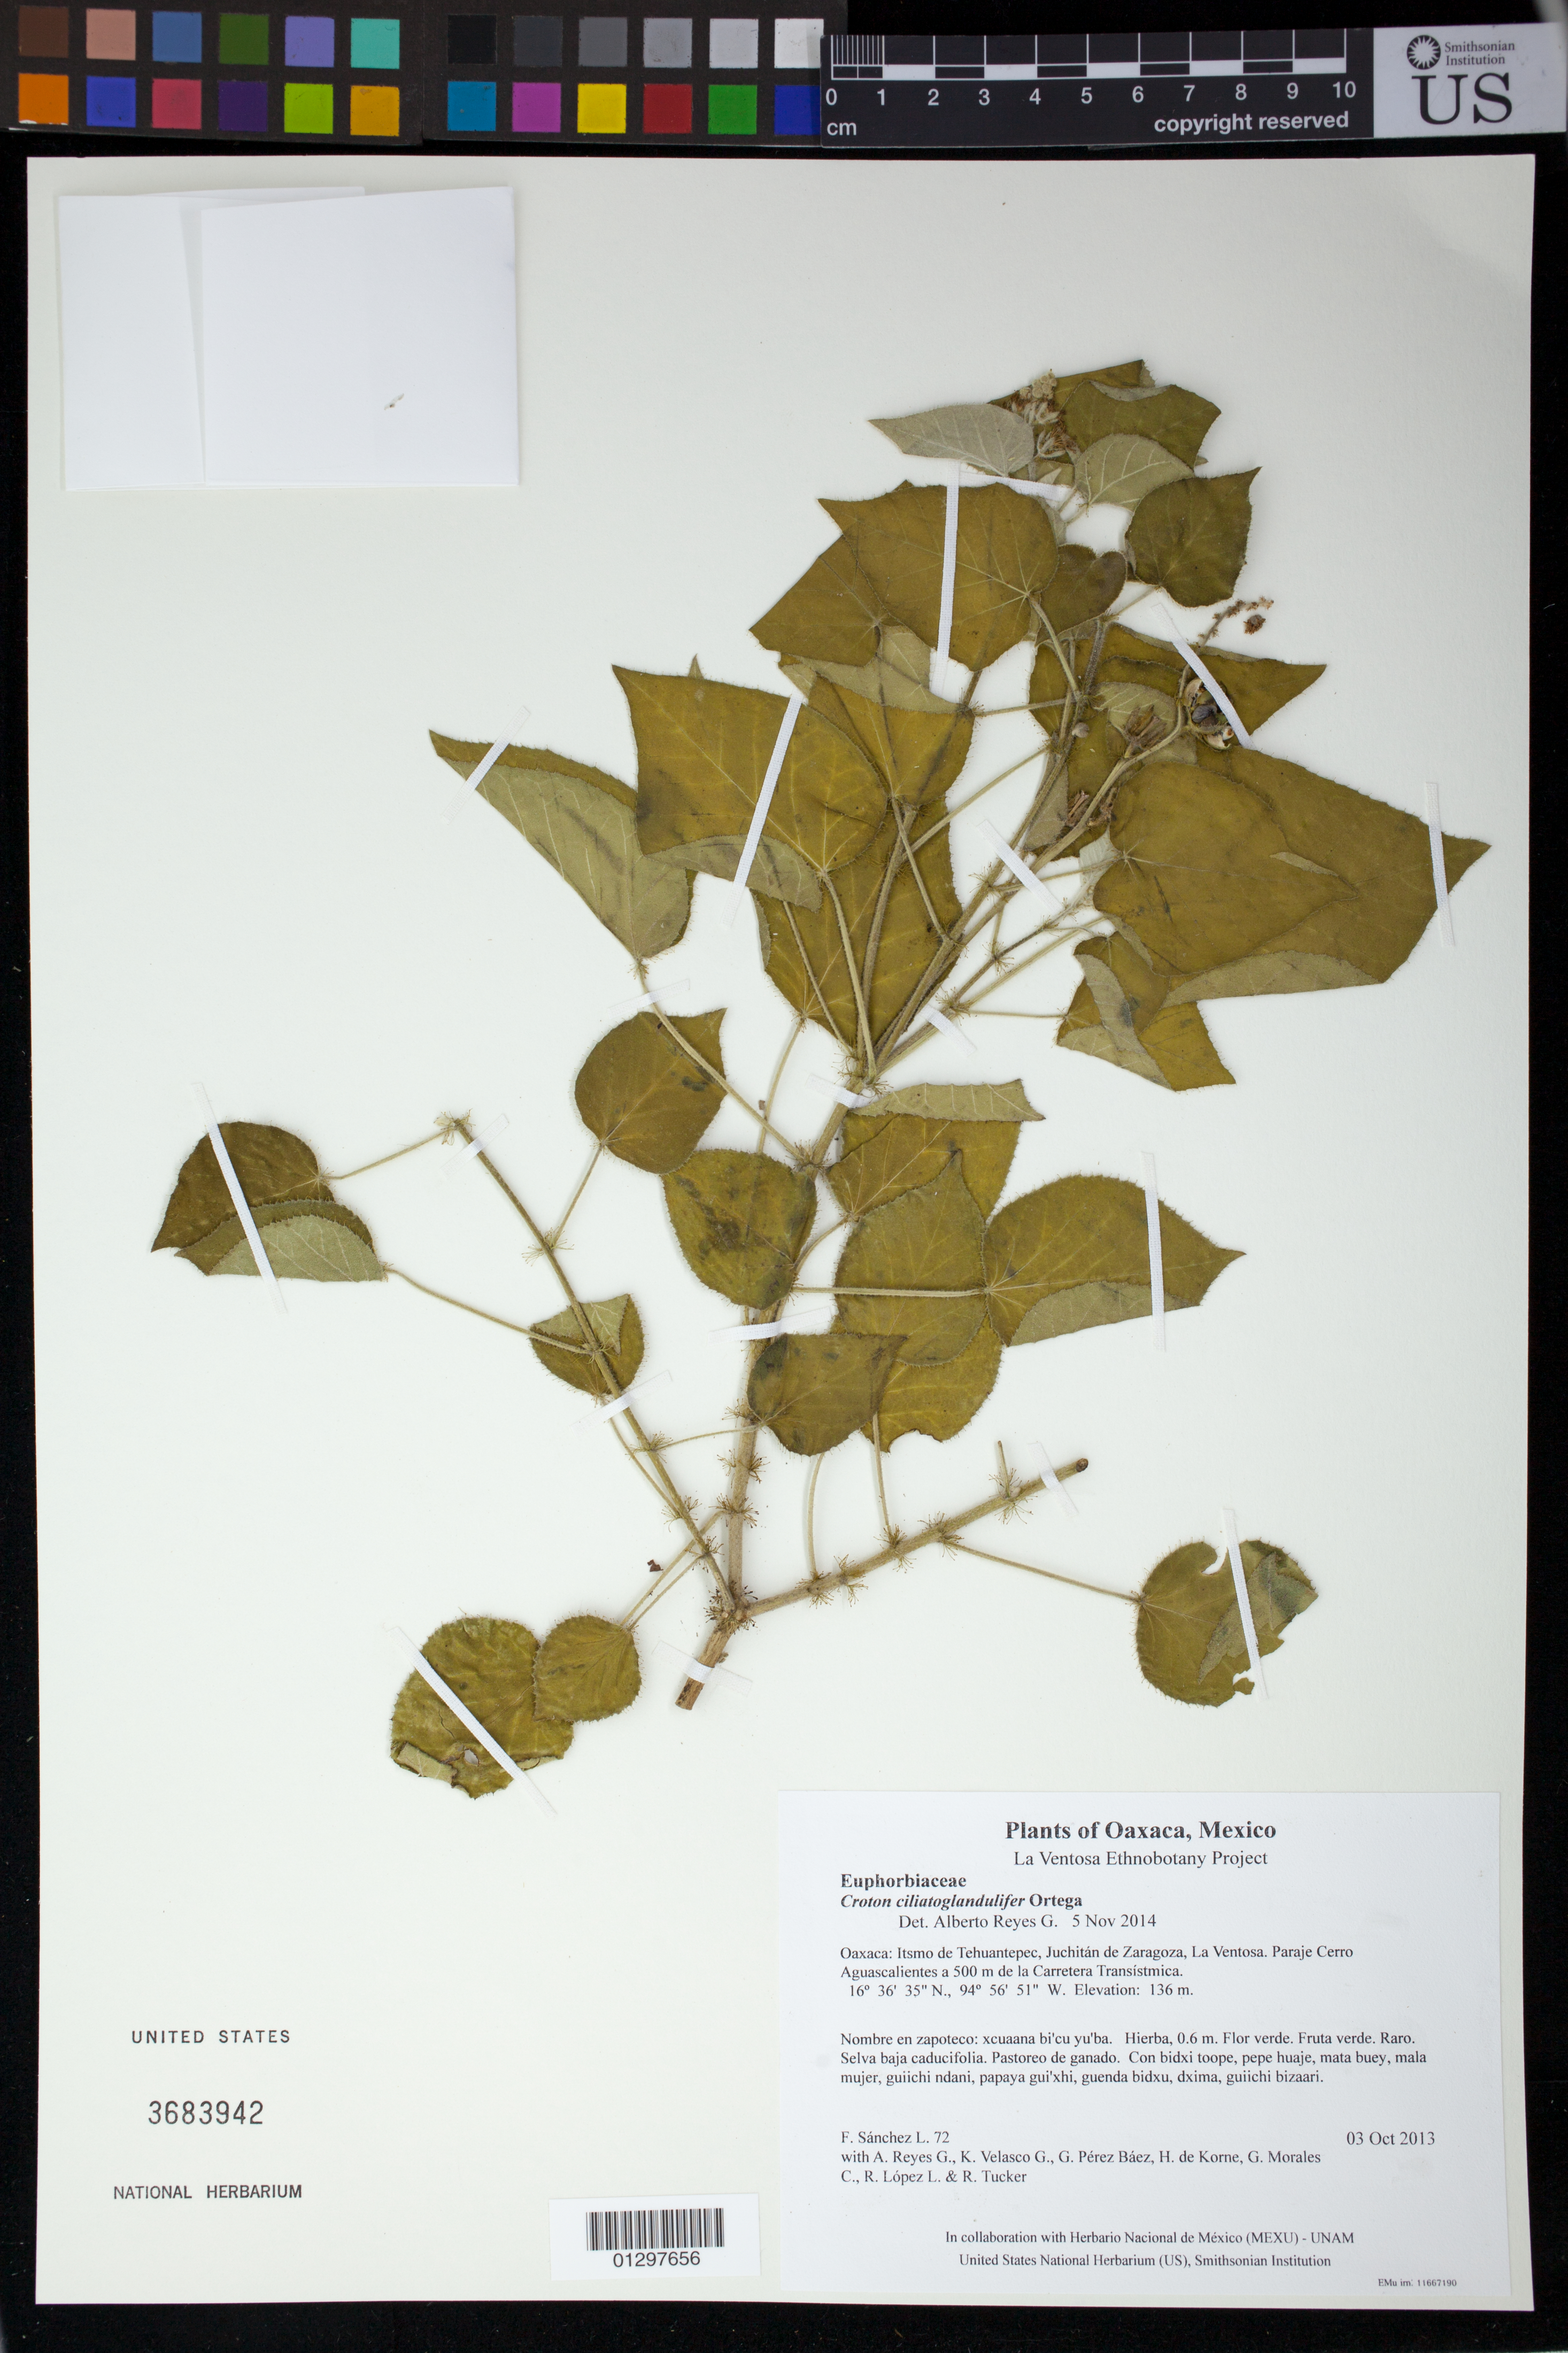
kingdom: Plantae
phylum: Tracheophyta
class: Magnoliopsida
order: Malpighiales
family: Euphorbiaceae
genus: Croton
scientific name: Croton ciliatoglandulosus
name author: Steud.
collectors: F. Sánchez L., A. Reyes G., K. Velasco G., G. Pérez Báez, H. de Korne, G. Morales C., R. López L. & R. Tucker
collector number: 72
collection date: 2013-10-03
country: Mexico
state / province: Oaxaca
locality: Itsmo de Tehuantepec, Juchitán de Zaragoza, La Ventosa. Paraje Cerro Aguascalientes a 500 m de la Carretera Transístmica.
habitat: Selva baja caducifolia. Pastoreo de ganado.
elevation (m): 136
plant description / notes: JEBOT, MEXU, SERO, US; Ghixi bandaga. 0.6 m. Guie' naga'. Cuaananaxhi naga'. Nadxunu'.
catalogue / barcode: US 3683942